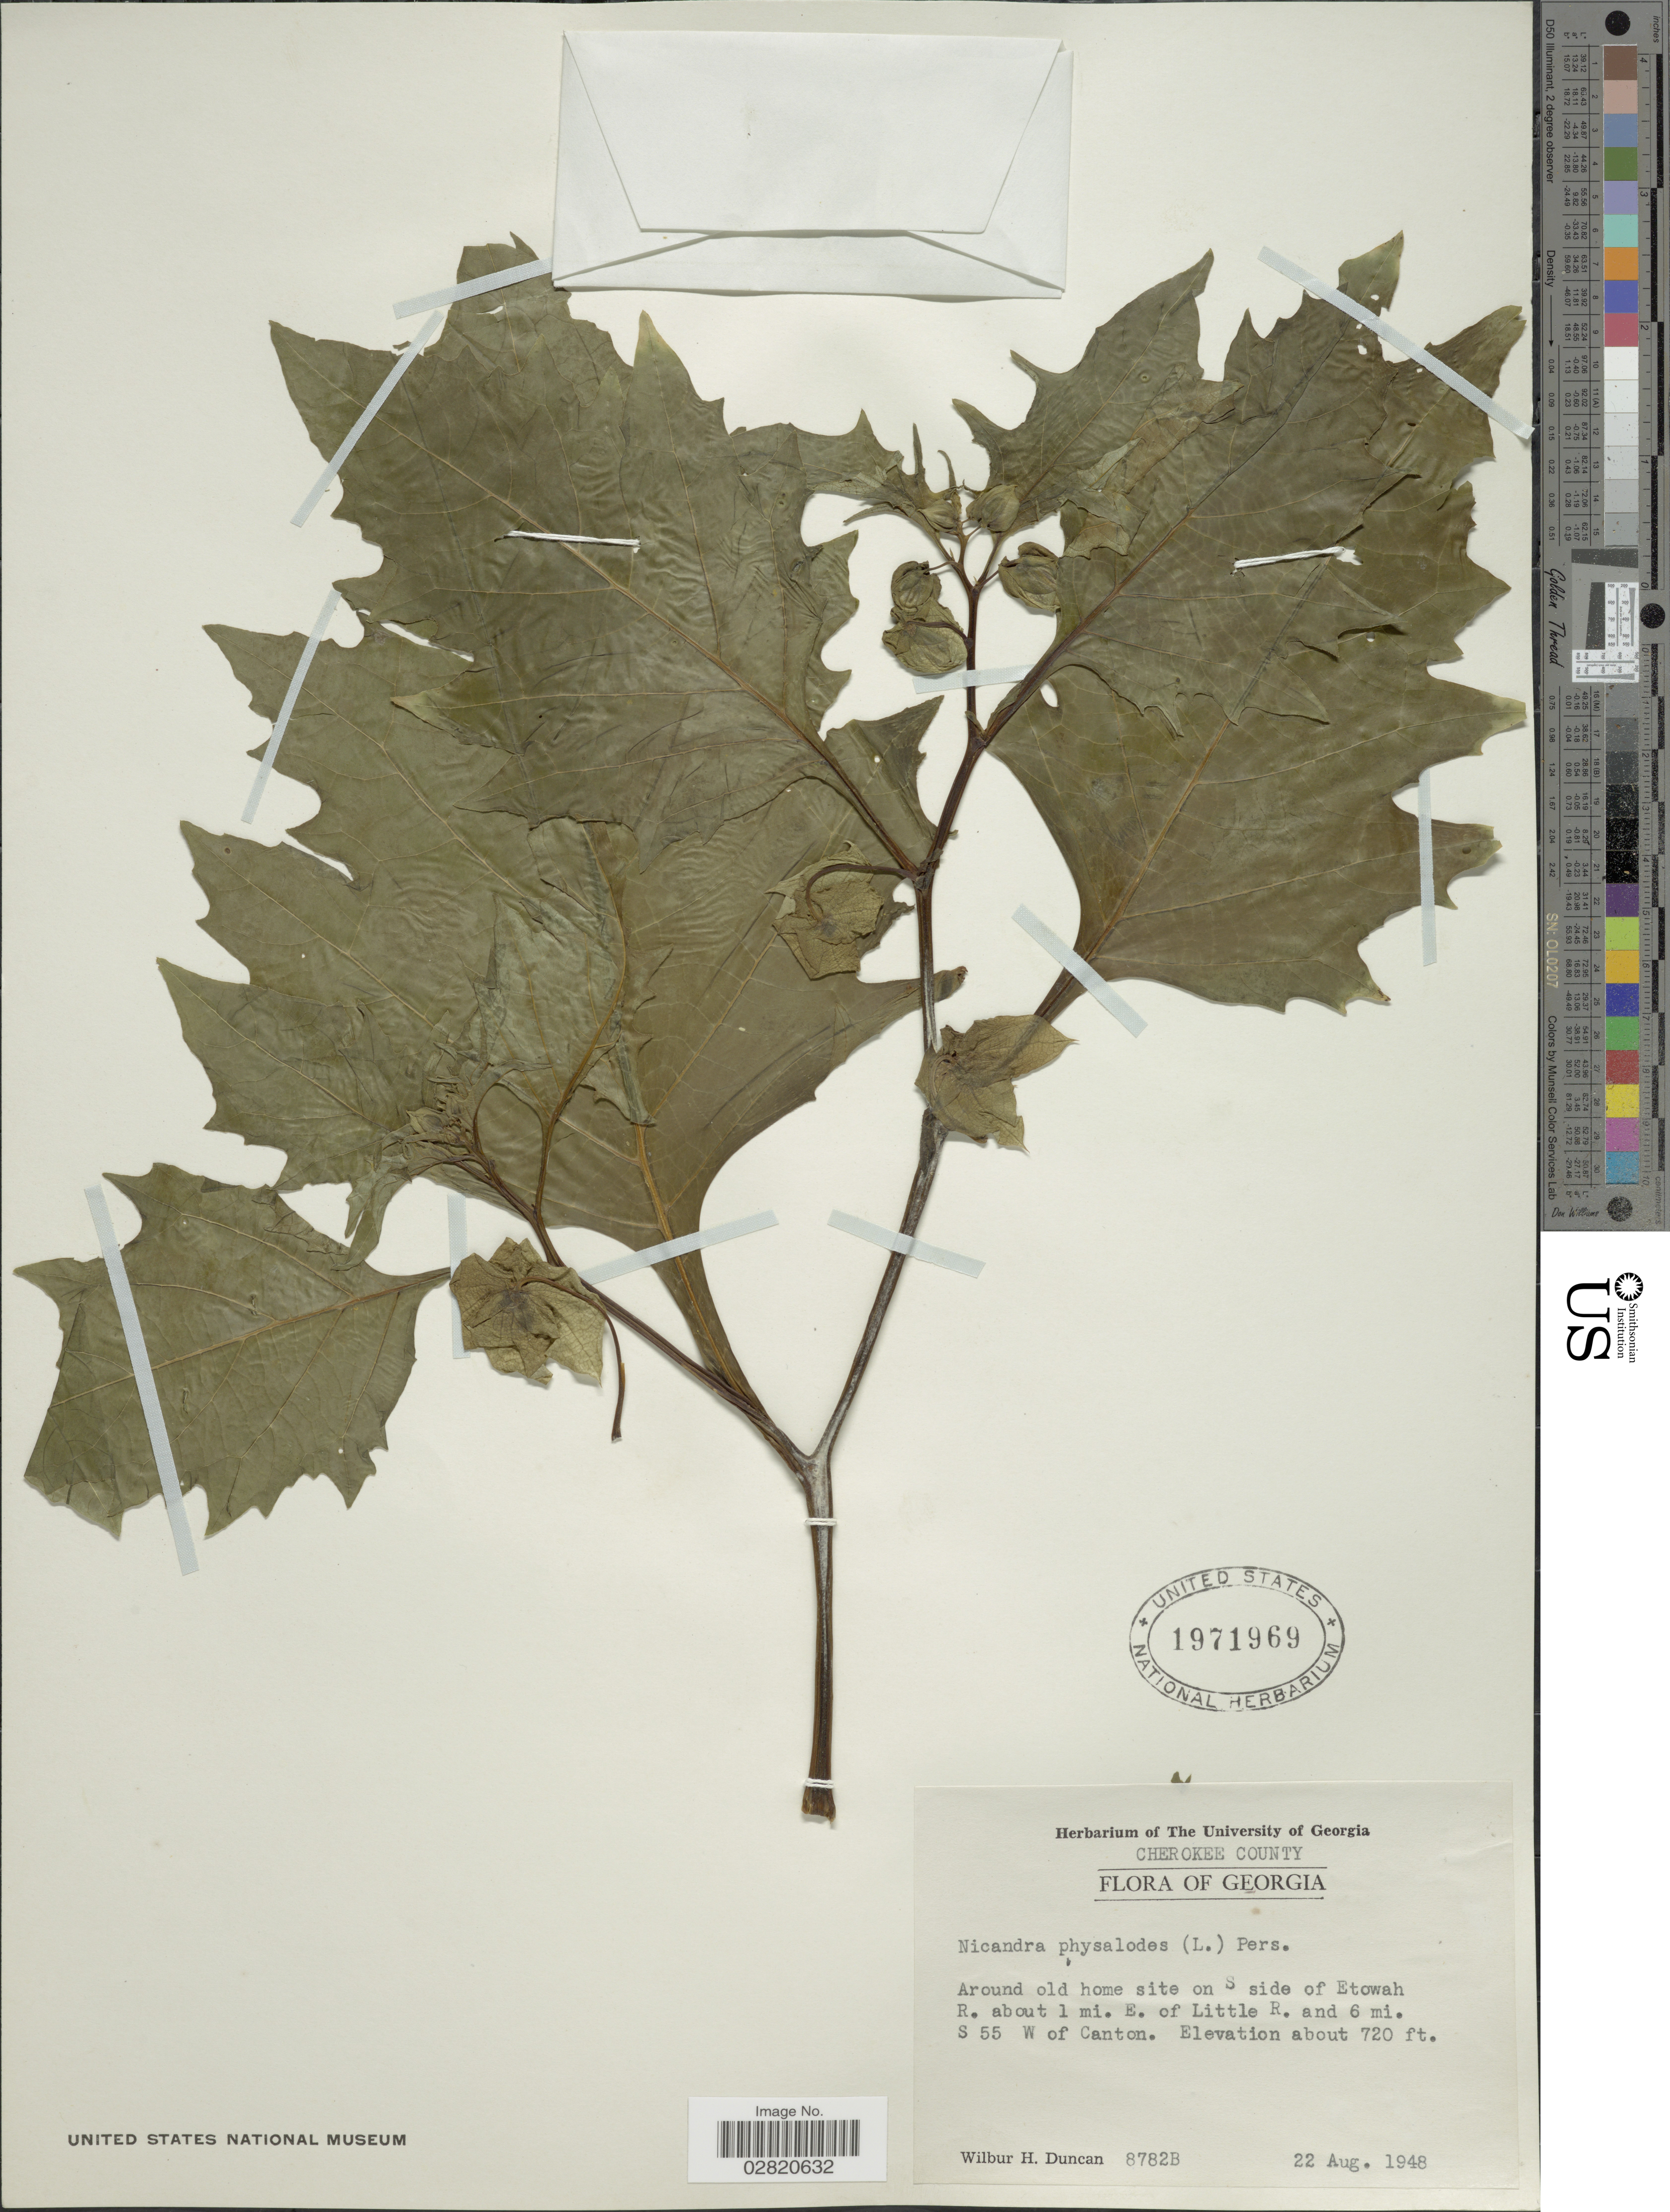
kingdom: Plantae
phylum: Tracheophyta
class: Magnoliopsida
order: Solanales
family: Solanaceae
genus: Nicandra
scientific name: Nicandra physalodes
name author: (L.) Gaertn.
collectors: W. H. Duncan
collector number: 8782B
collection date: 1948-08-22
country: United States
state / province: Georgia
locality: Cherokee County. Around old home site on S side of Etowah R. about 1 mi. E. of Little R. and 6 mi. S 55 W of Canton.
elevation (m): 219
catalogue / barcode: US 1971969